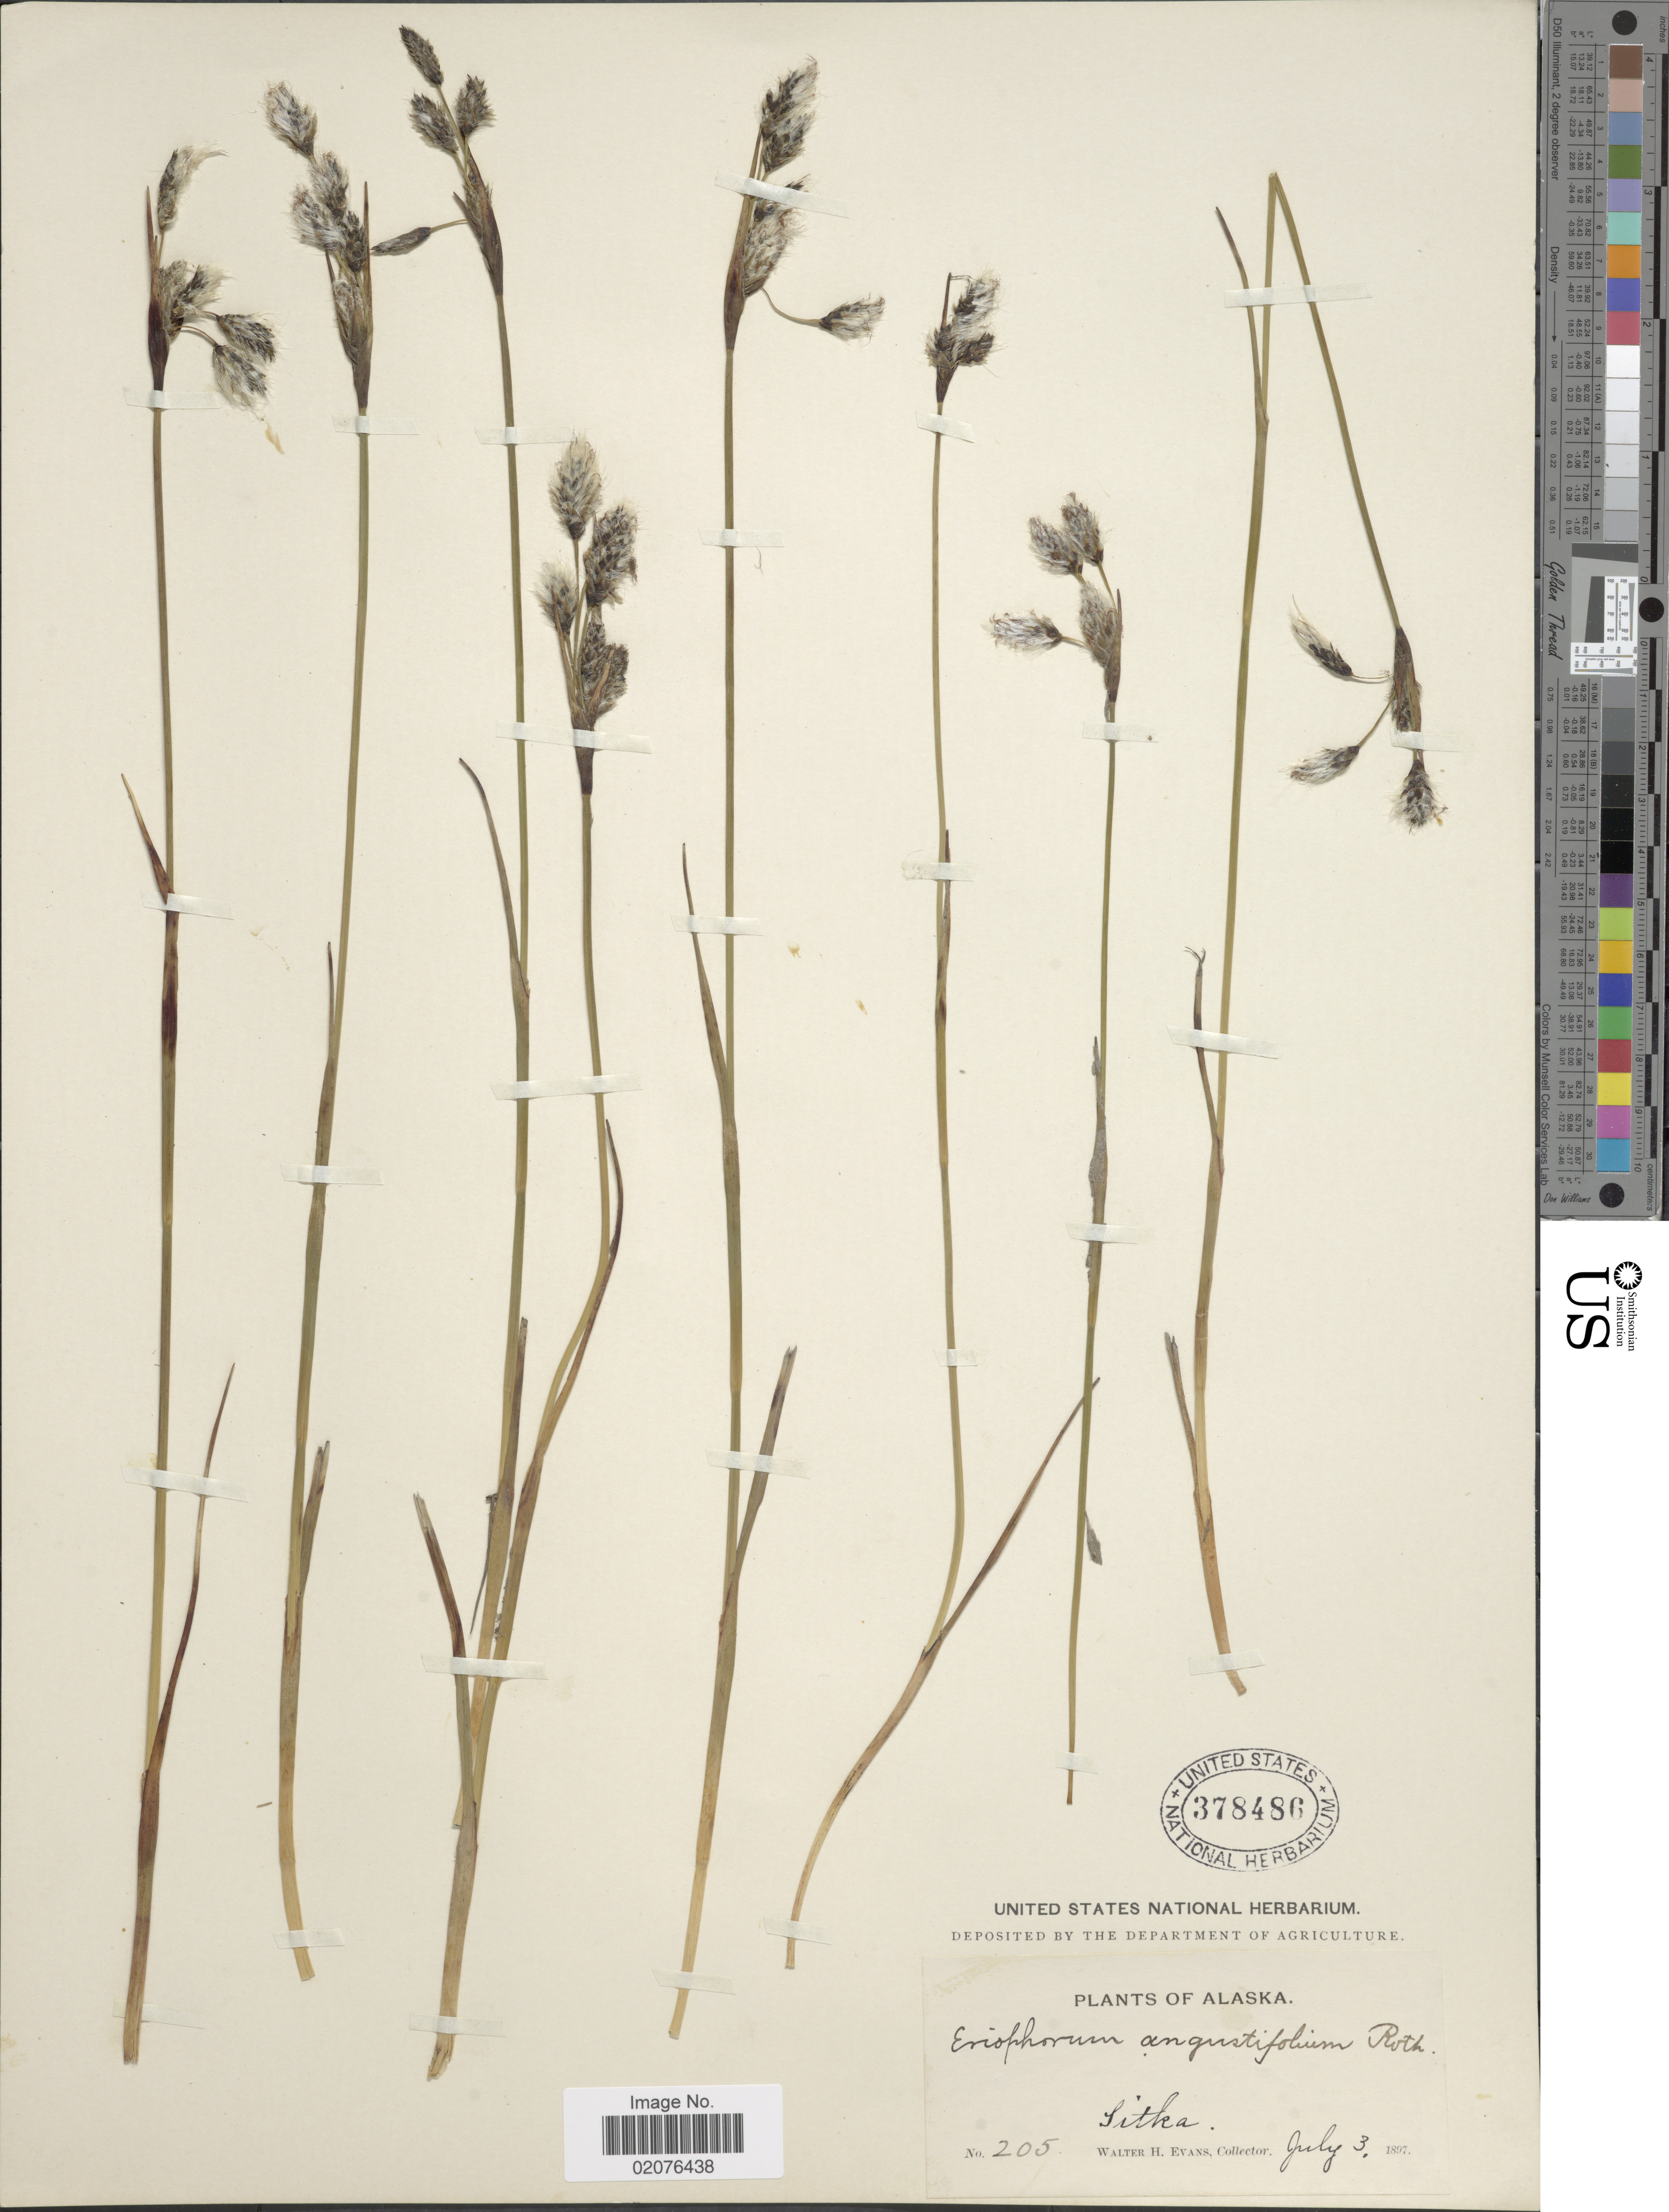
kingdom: Plantae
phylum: Tracheophyta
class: Liliopsida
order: Poales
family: Cyperaceae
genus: Eriophorum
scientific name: Eriophorum angustifolium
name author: Honck.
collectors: W. H. Evans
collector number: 205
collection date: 1897-07-03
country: United States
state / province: Alaska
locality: Sitka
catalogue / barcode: US 378486